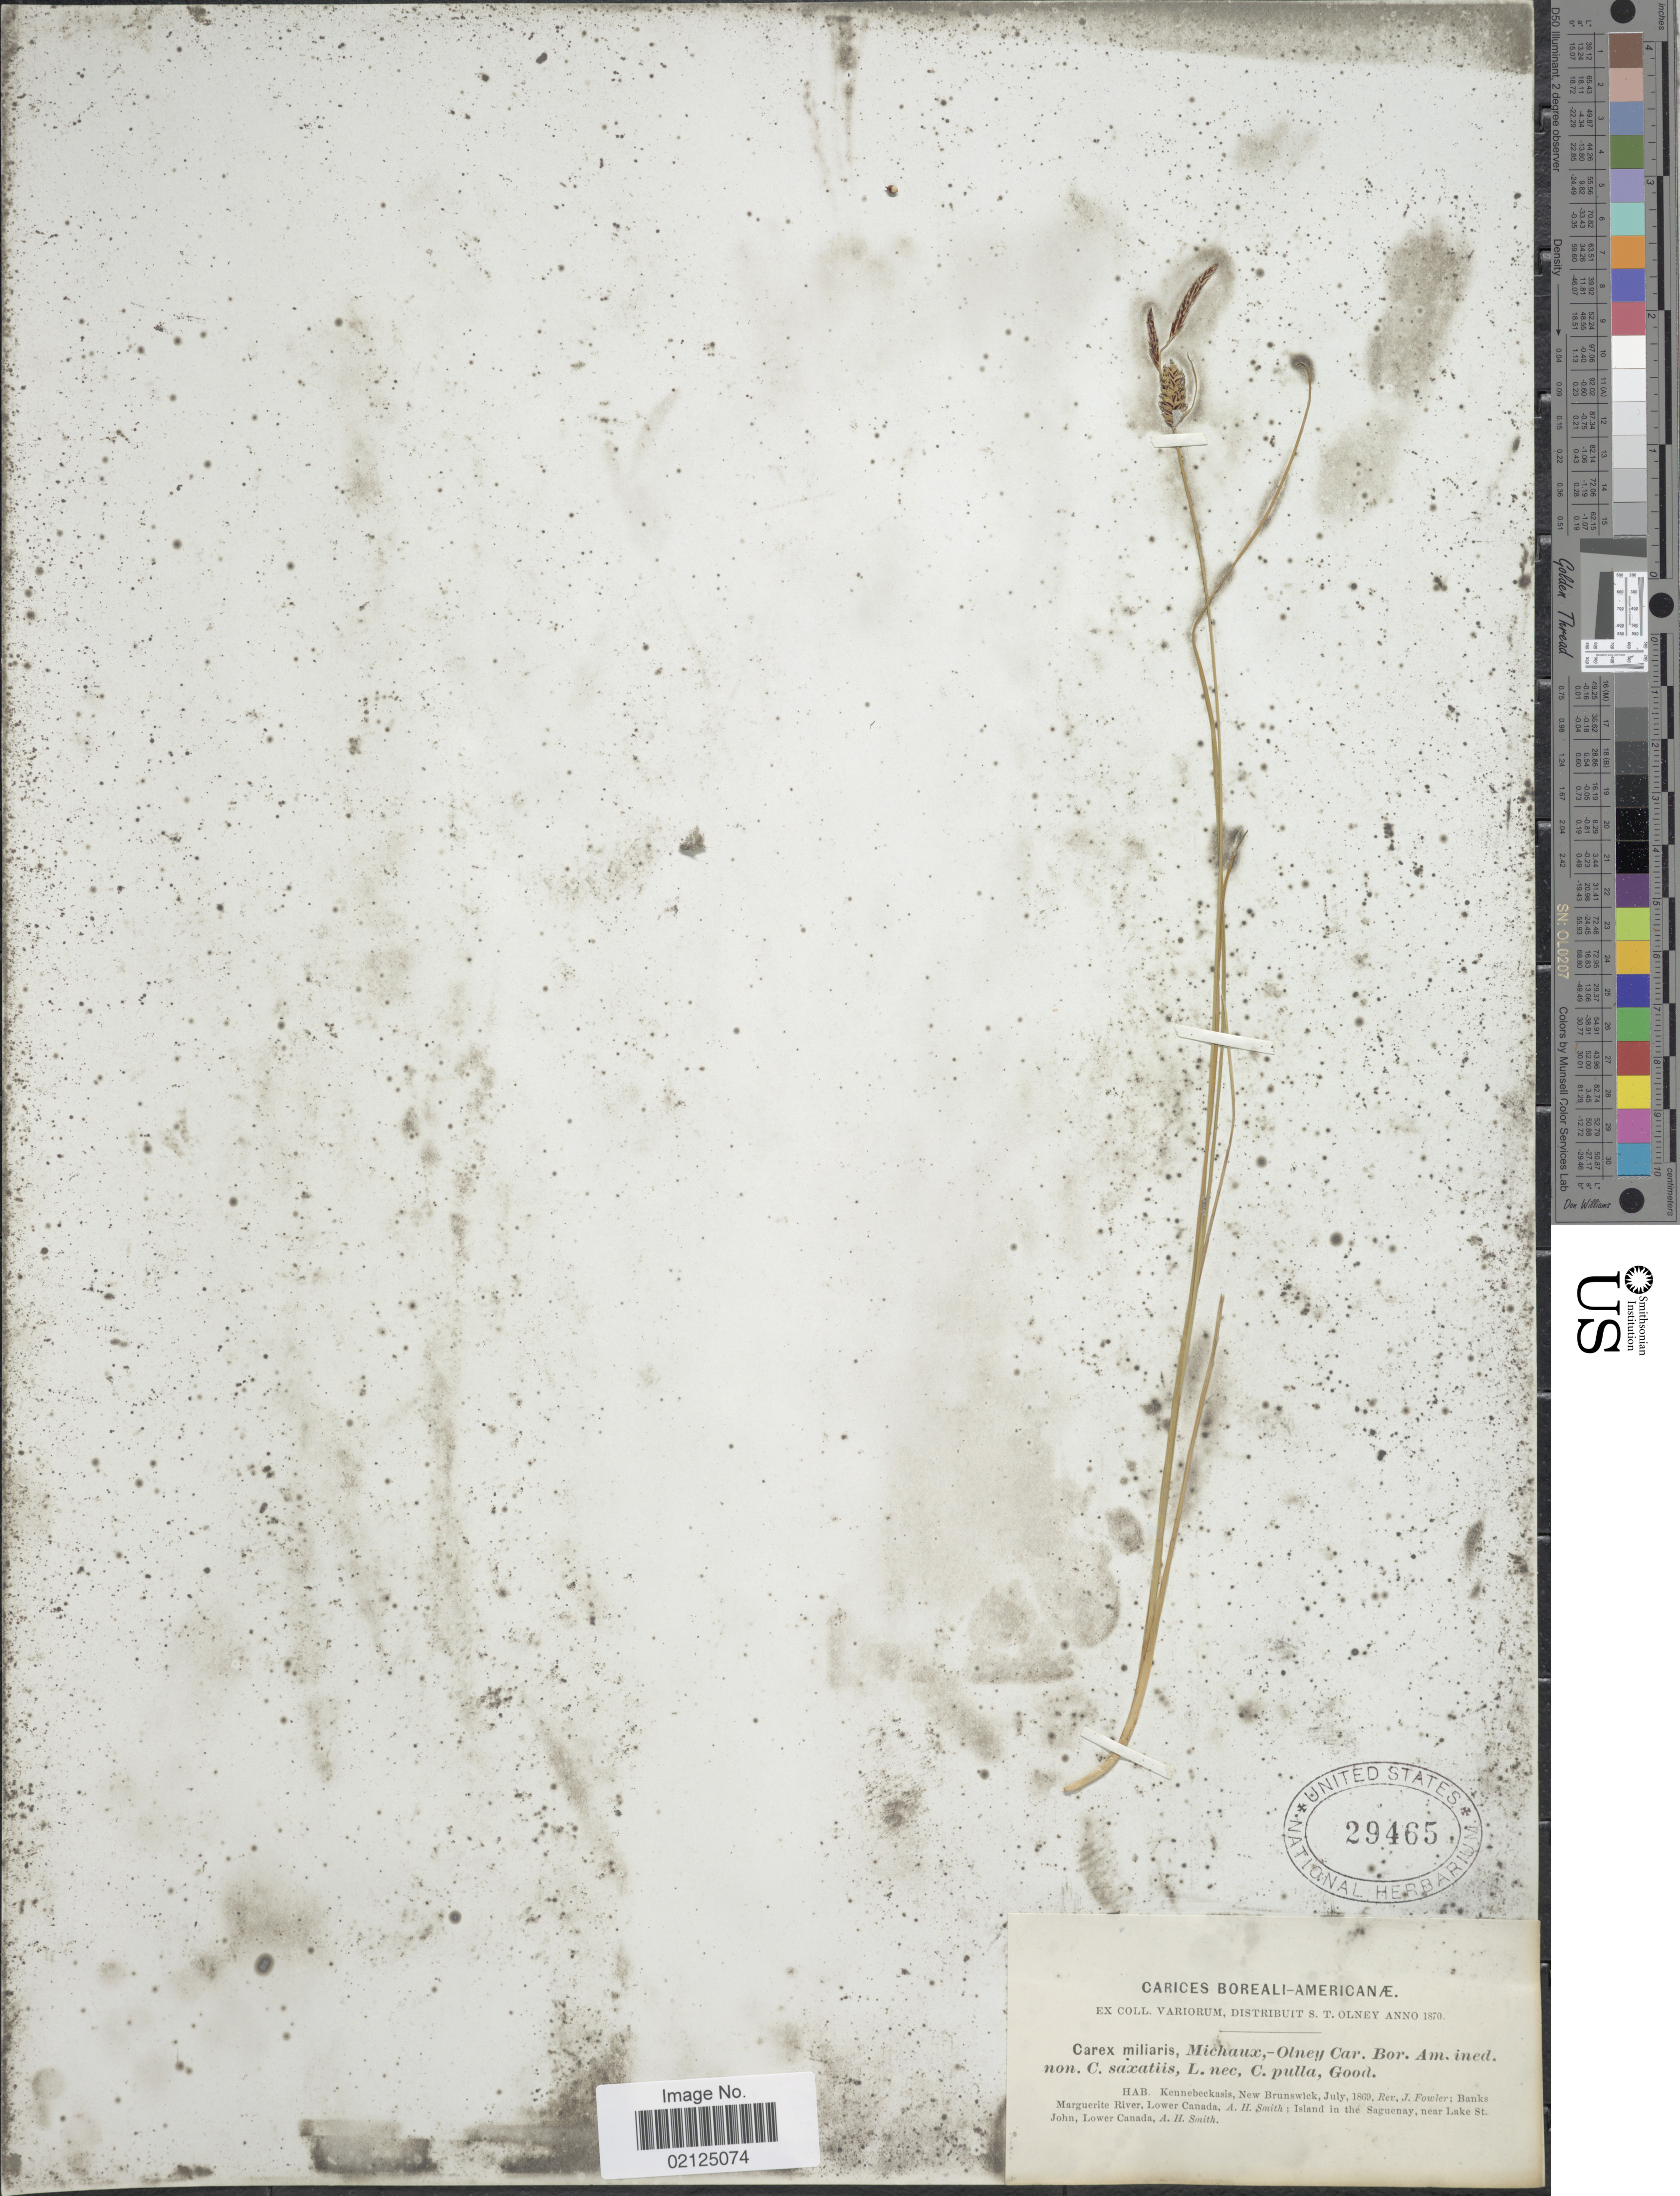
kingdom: Plantae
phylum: Tracheophyta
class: Liliopsida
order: Poales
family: Cyperaceae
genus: Carex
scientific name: Carex miliaris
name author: Michx.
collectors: J. P. Fowler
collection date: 1869-07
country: Canada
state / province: New Brunswick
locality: Carices Boreali- Americanæ, Kennebeckasis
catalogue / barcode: US 29465